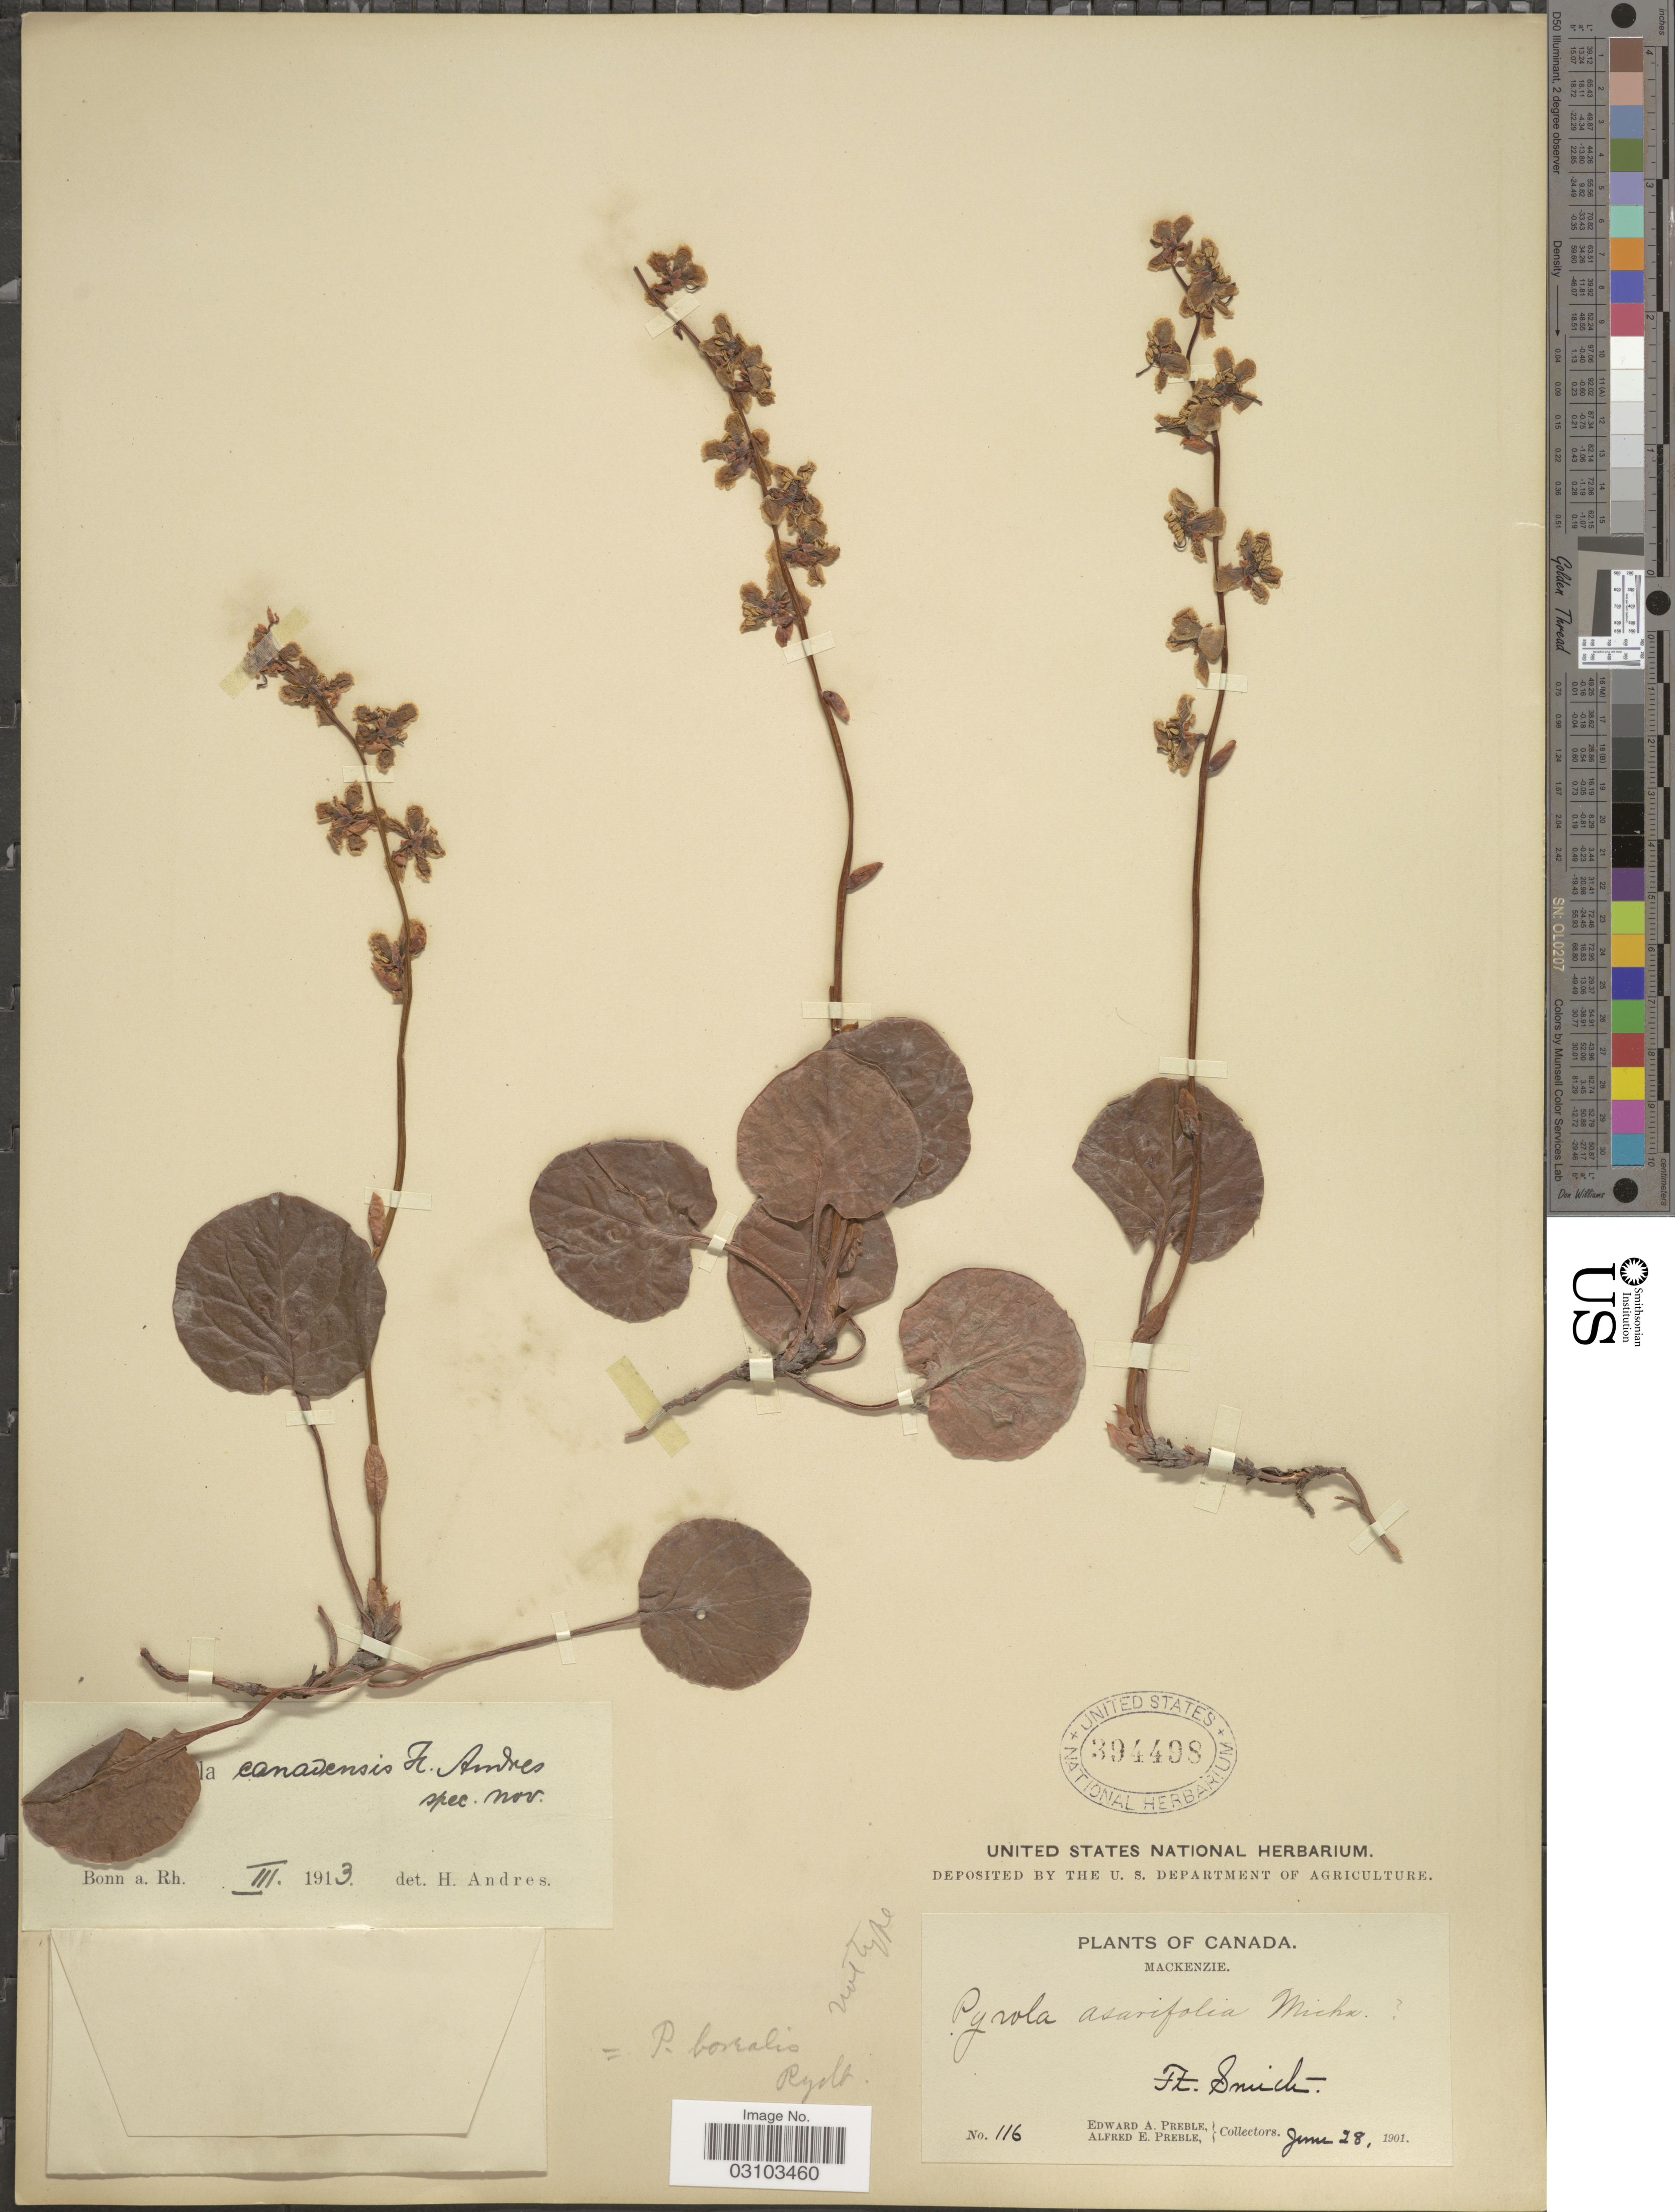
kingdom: Plantae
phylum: Tracheophyta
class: Magnoliopsida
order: Ericales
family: Ericaceae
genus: Pyrola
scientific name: Pyrola asarifolia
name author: Michx.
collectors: E. Preble & A. Preble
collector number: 116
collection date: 1901-06-28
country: Canada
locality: Mackenzie.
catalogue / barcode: US 394498